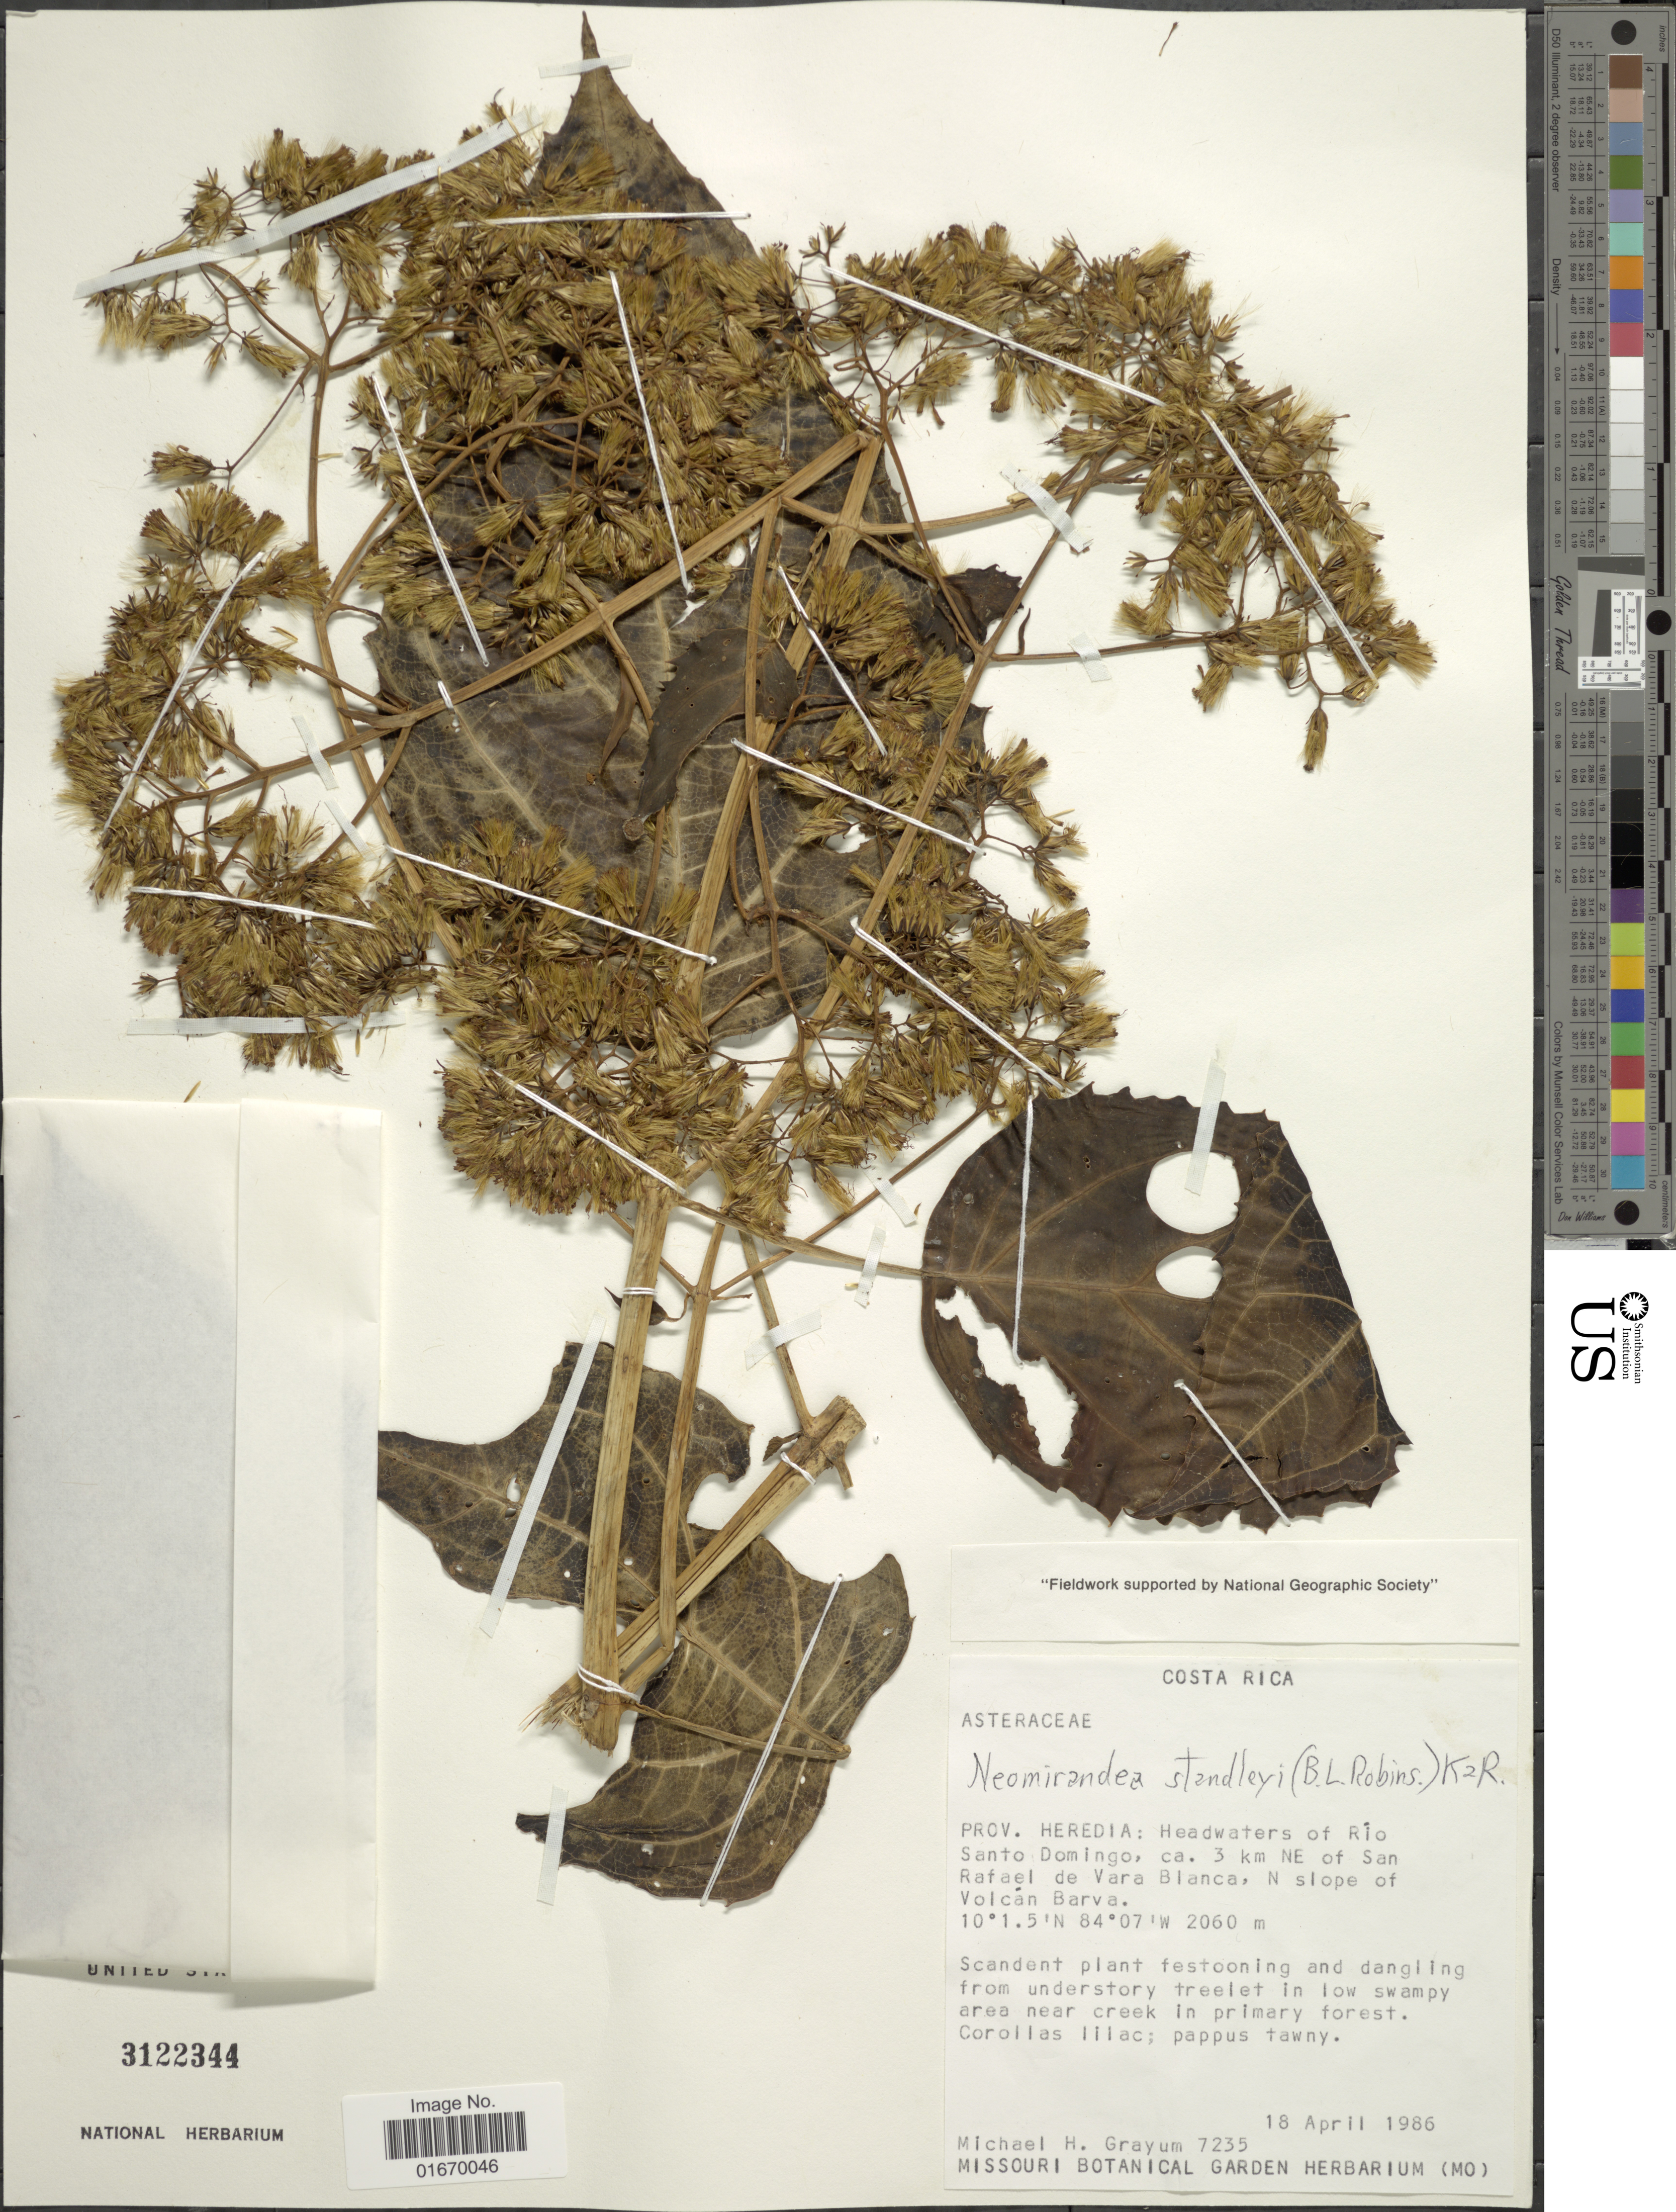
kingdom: Plantae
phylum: Tracheophyta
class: Magnoliopsida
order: Asterales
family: Asteraceae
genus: Neomirandea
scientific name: Neomirandea standleyi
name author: (B.L. Rob.) R.M. King & H. Rob.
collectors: M. H. Grayum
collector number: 7235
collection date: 1986-04-18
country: Costa Rica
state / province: Heredia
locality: Headwaters of Rio Santo Domingo, ca 3 km NE of San Rafael deVara Blanca, N slope of Volcan Barva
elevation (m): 2060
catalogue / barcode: US 3122344